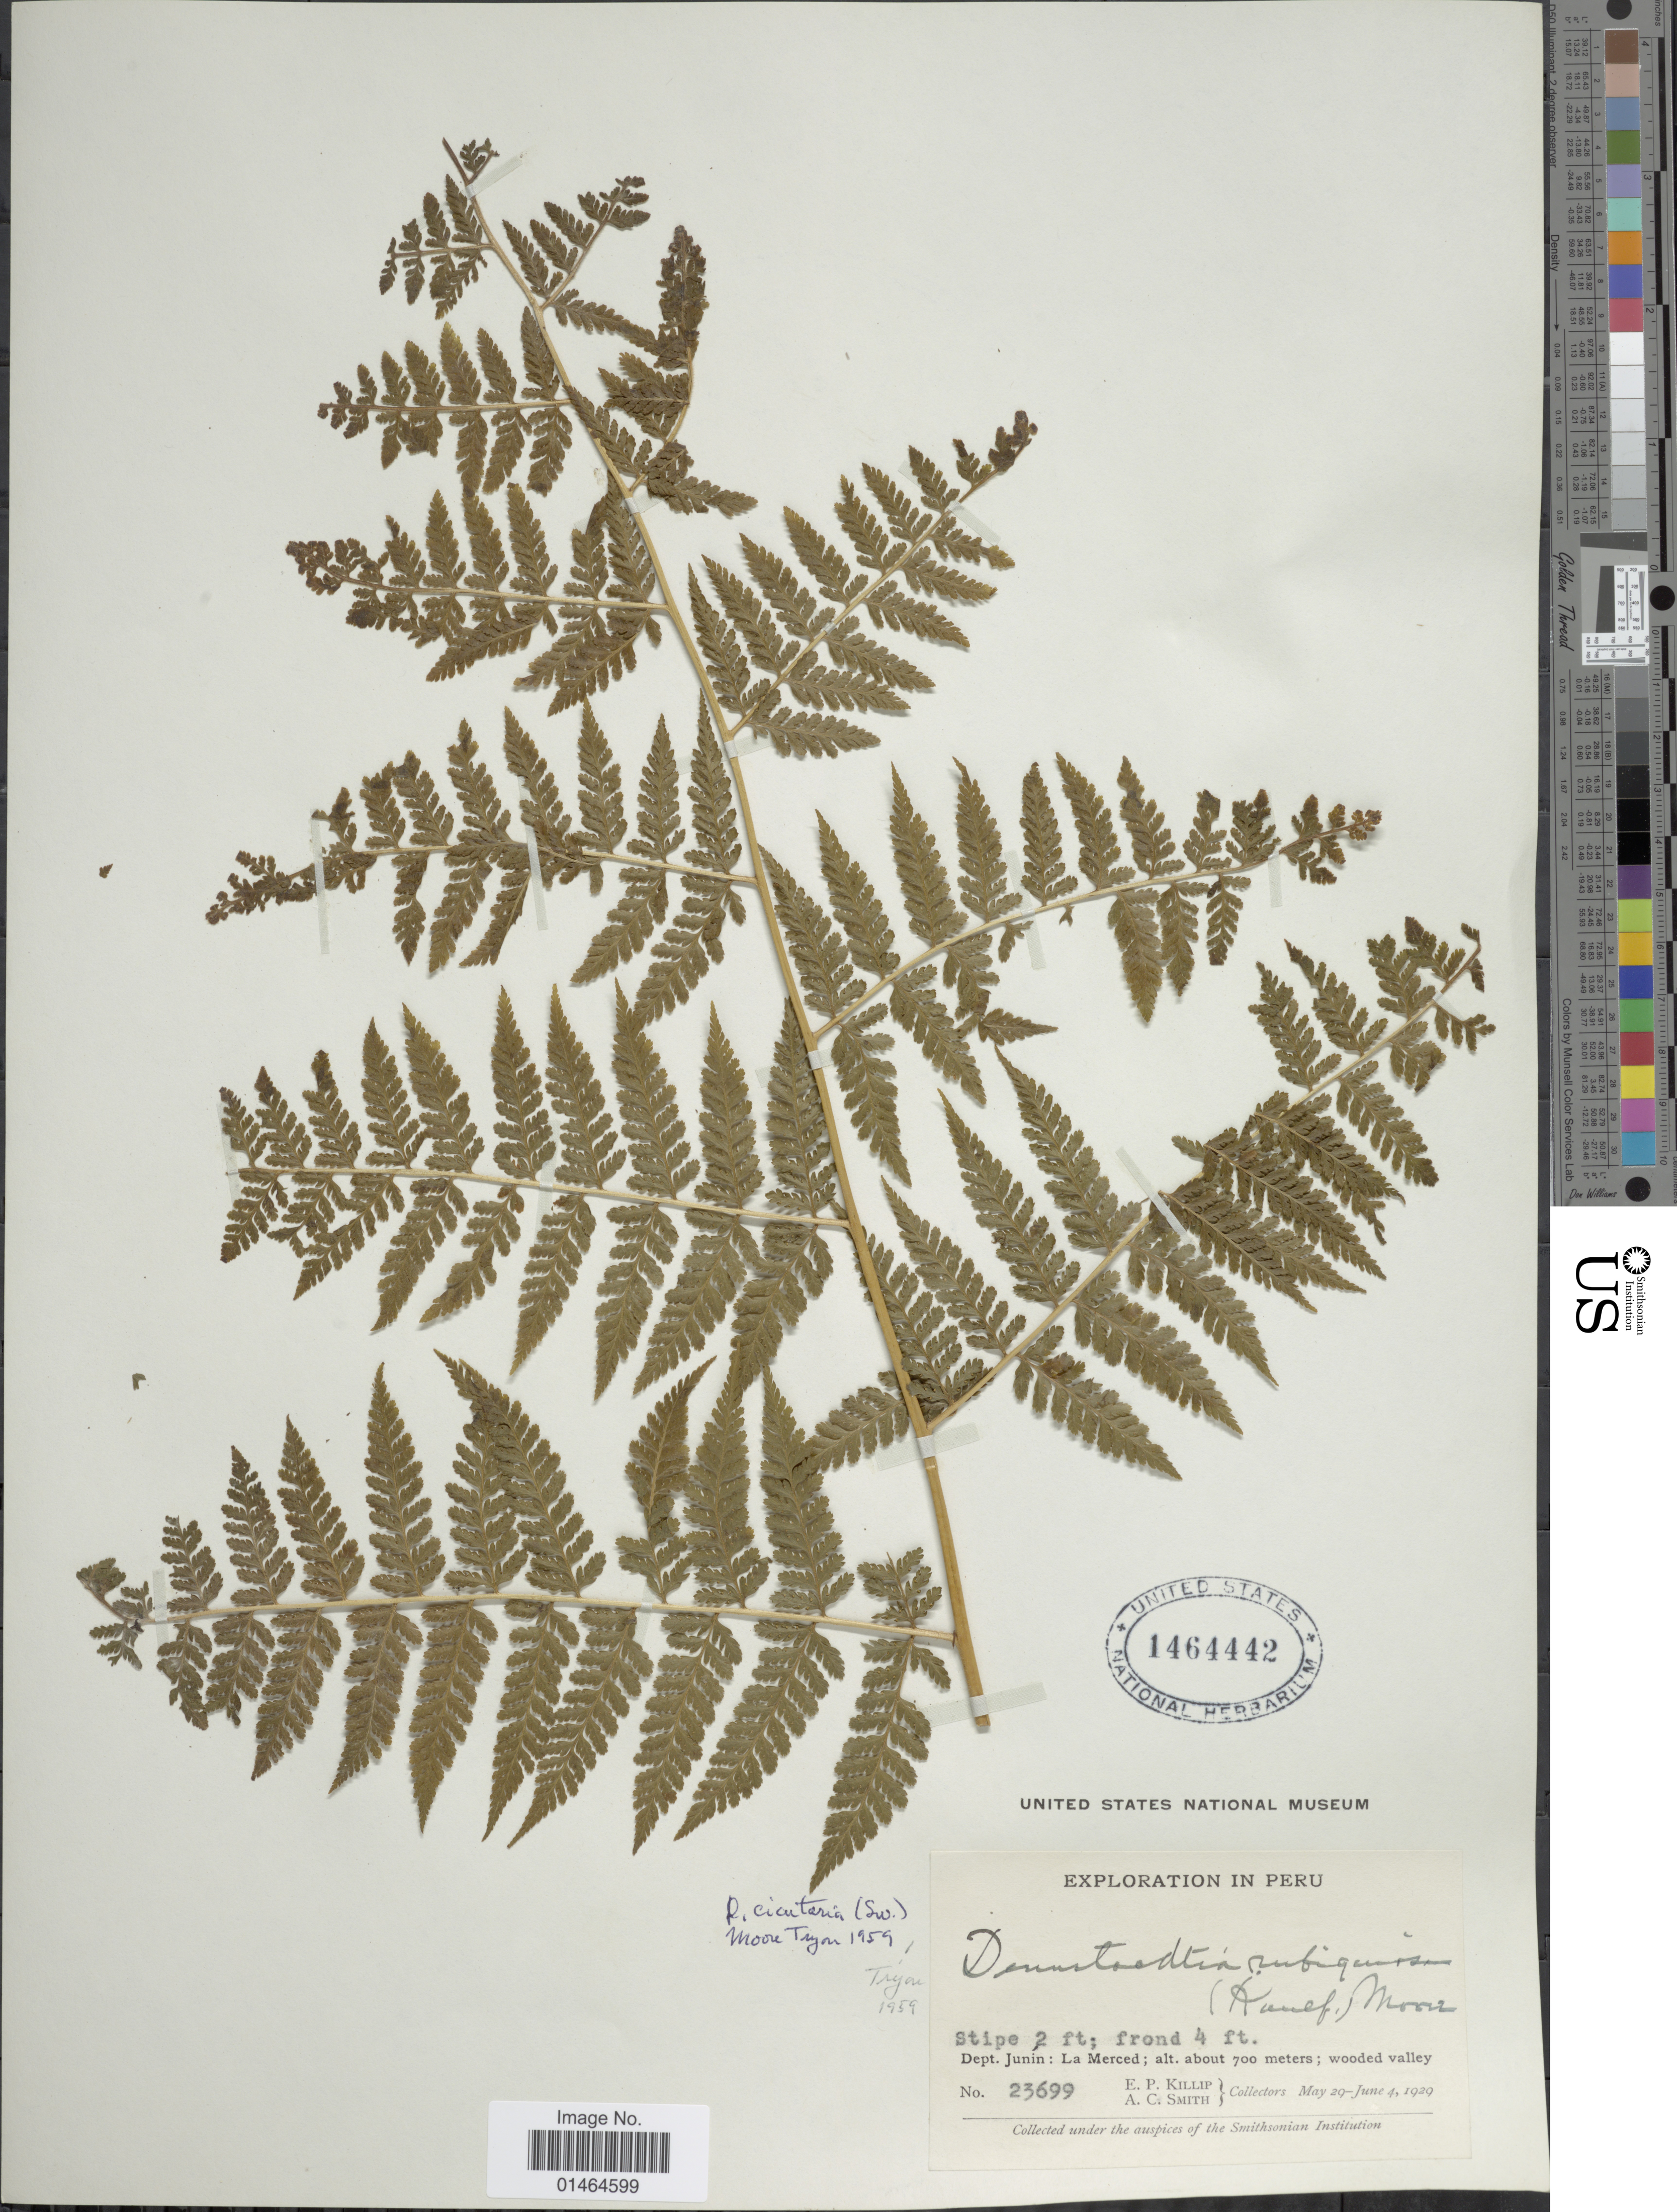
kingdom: Plantae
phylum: Tracheophyta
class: Polypodiopsida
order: Polypodiales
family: Dennstaedtiaceae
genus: Dennstaedtia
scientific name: Dennstaedtia cicutaria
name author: (Sw.) T. Moore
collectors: E. P. Killip & A. C. Smith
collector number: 23699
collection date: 1929-05-29/1929-06-04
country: Peru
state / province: Junín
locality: La Merced; wooded valley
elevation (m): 700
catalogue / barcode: US 1464442